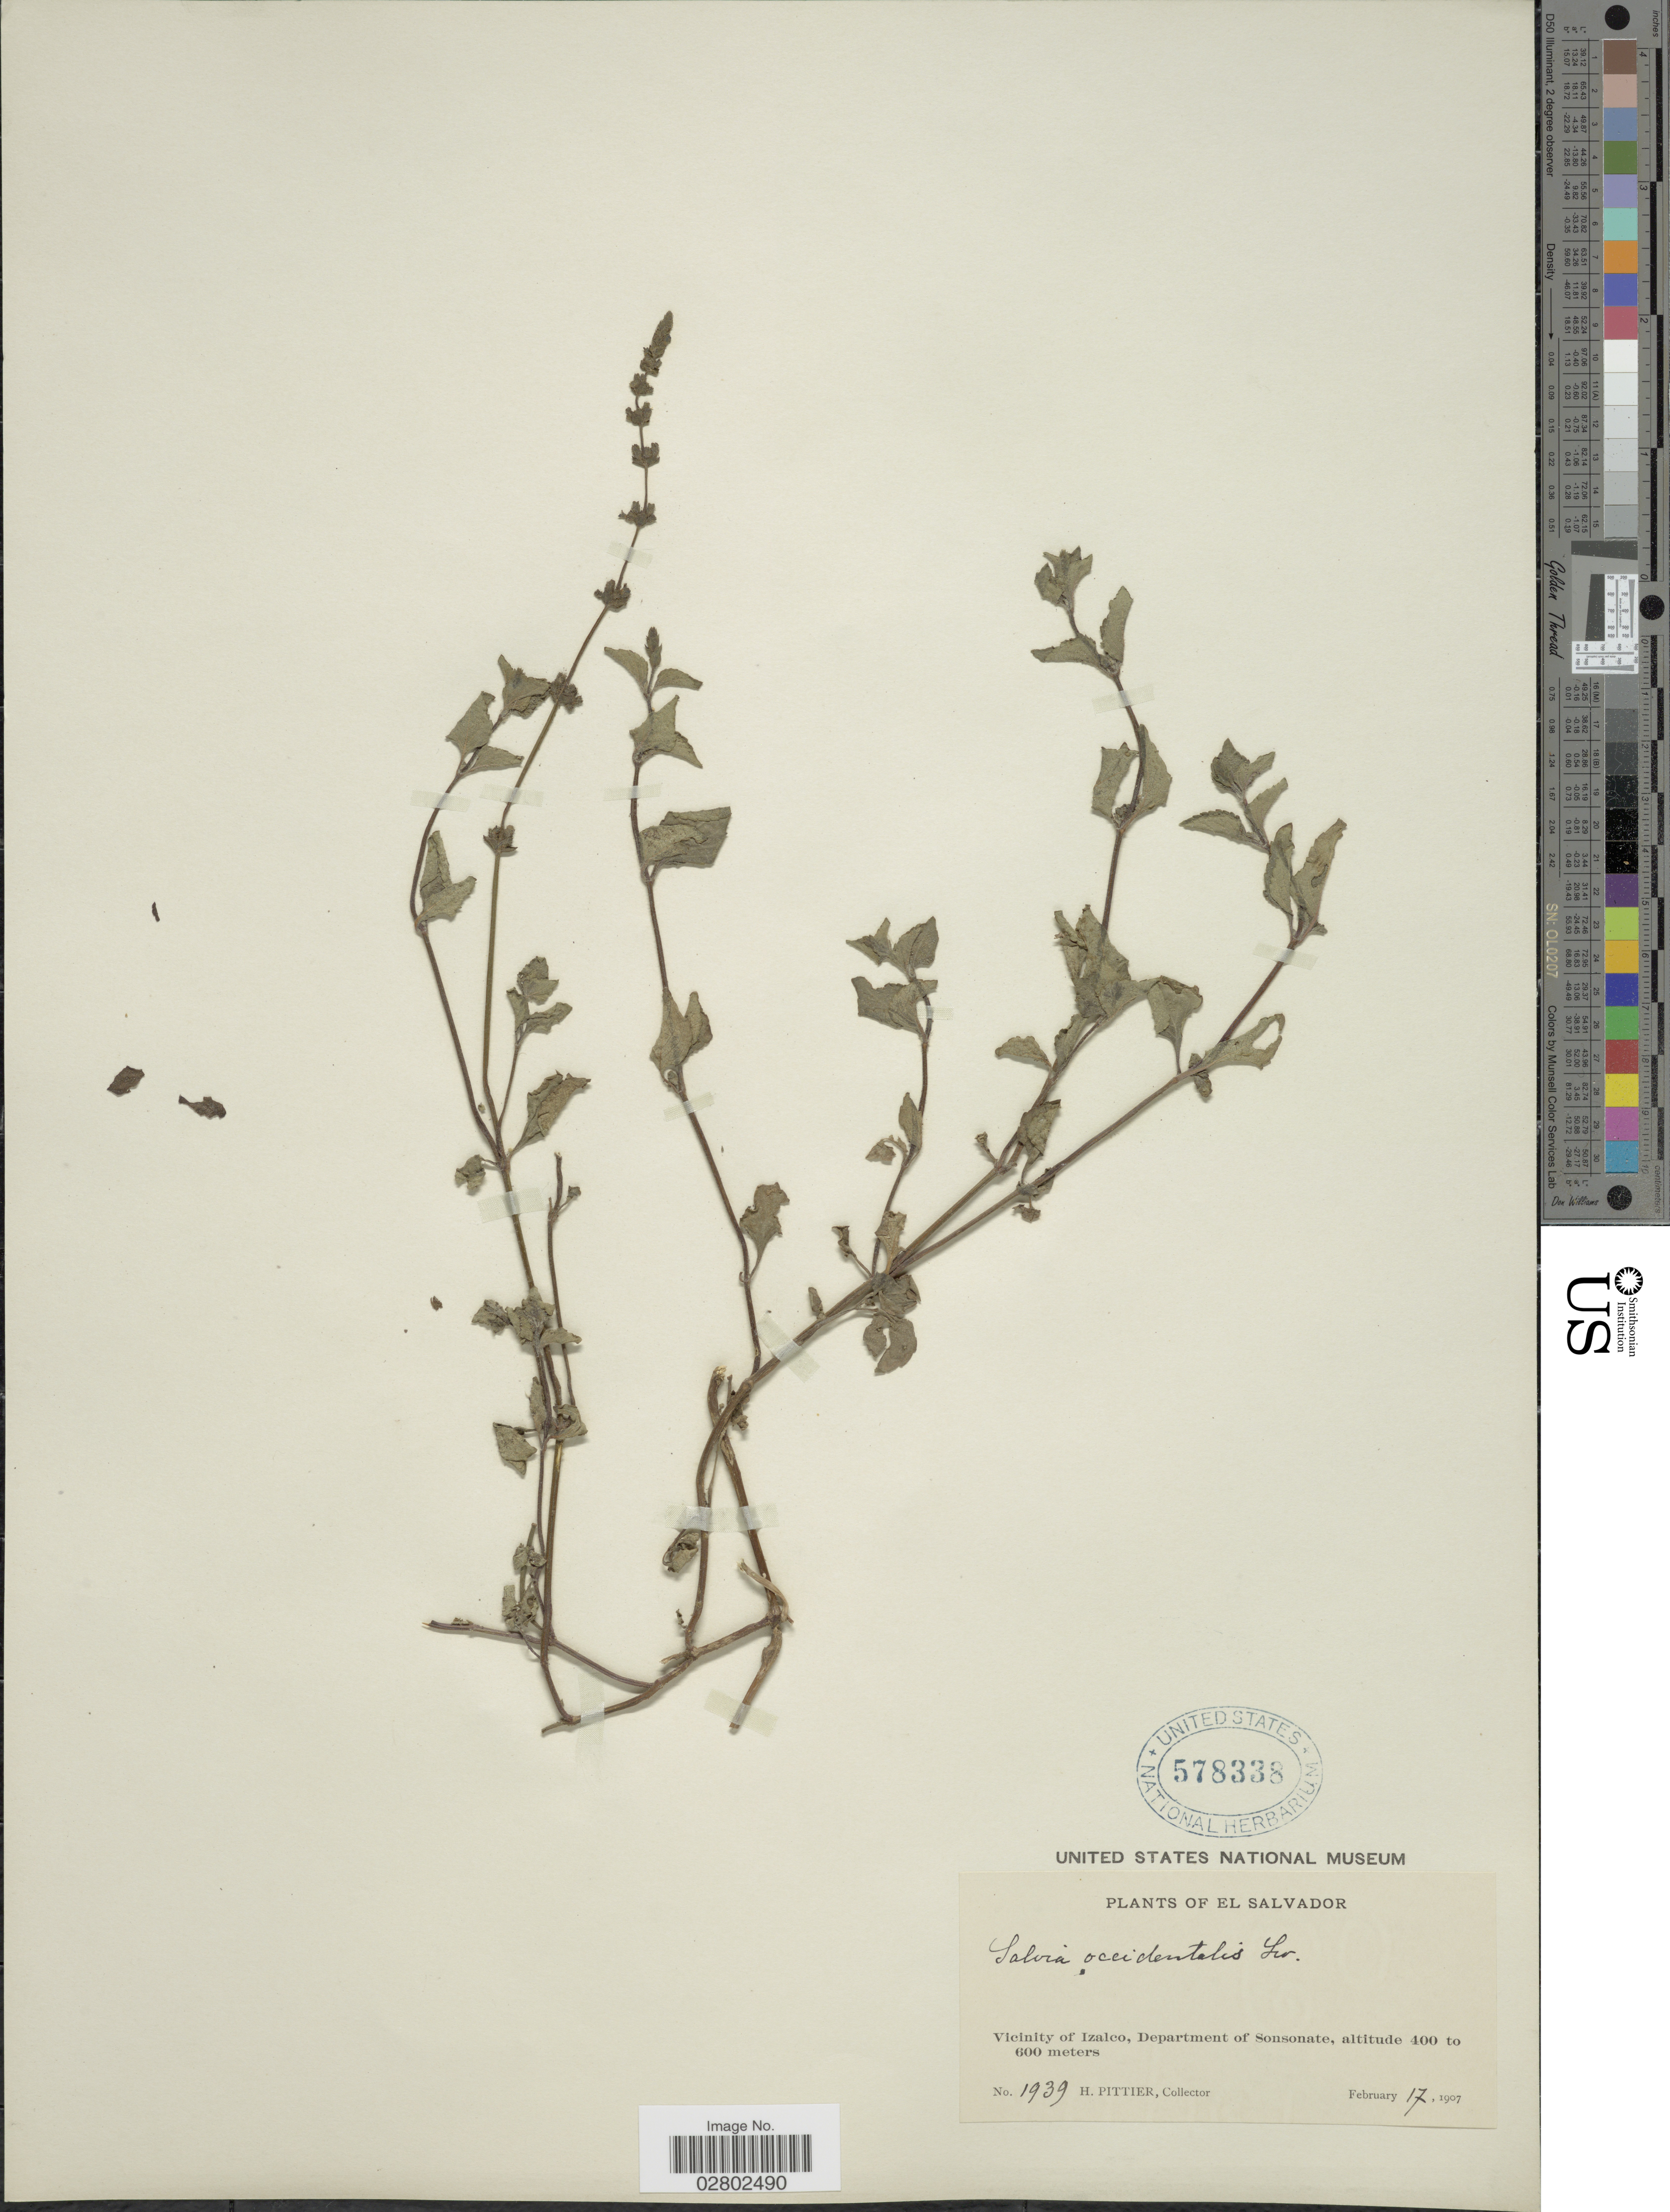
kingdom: Plantae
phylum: Tracheophyta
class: Magnoliopsida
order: Lamiales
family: Lamiaceae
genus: Salvia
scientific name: Salvia occidentalis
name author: Sw.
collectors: H. F. Pittier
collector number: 1939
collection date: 1907-02-17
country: El Salvador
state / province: Sonsonate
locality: Vicinity of Izalco, Department of Sonsonate.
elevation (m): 400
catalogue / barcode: US 578338